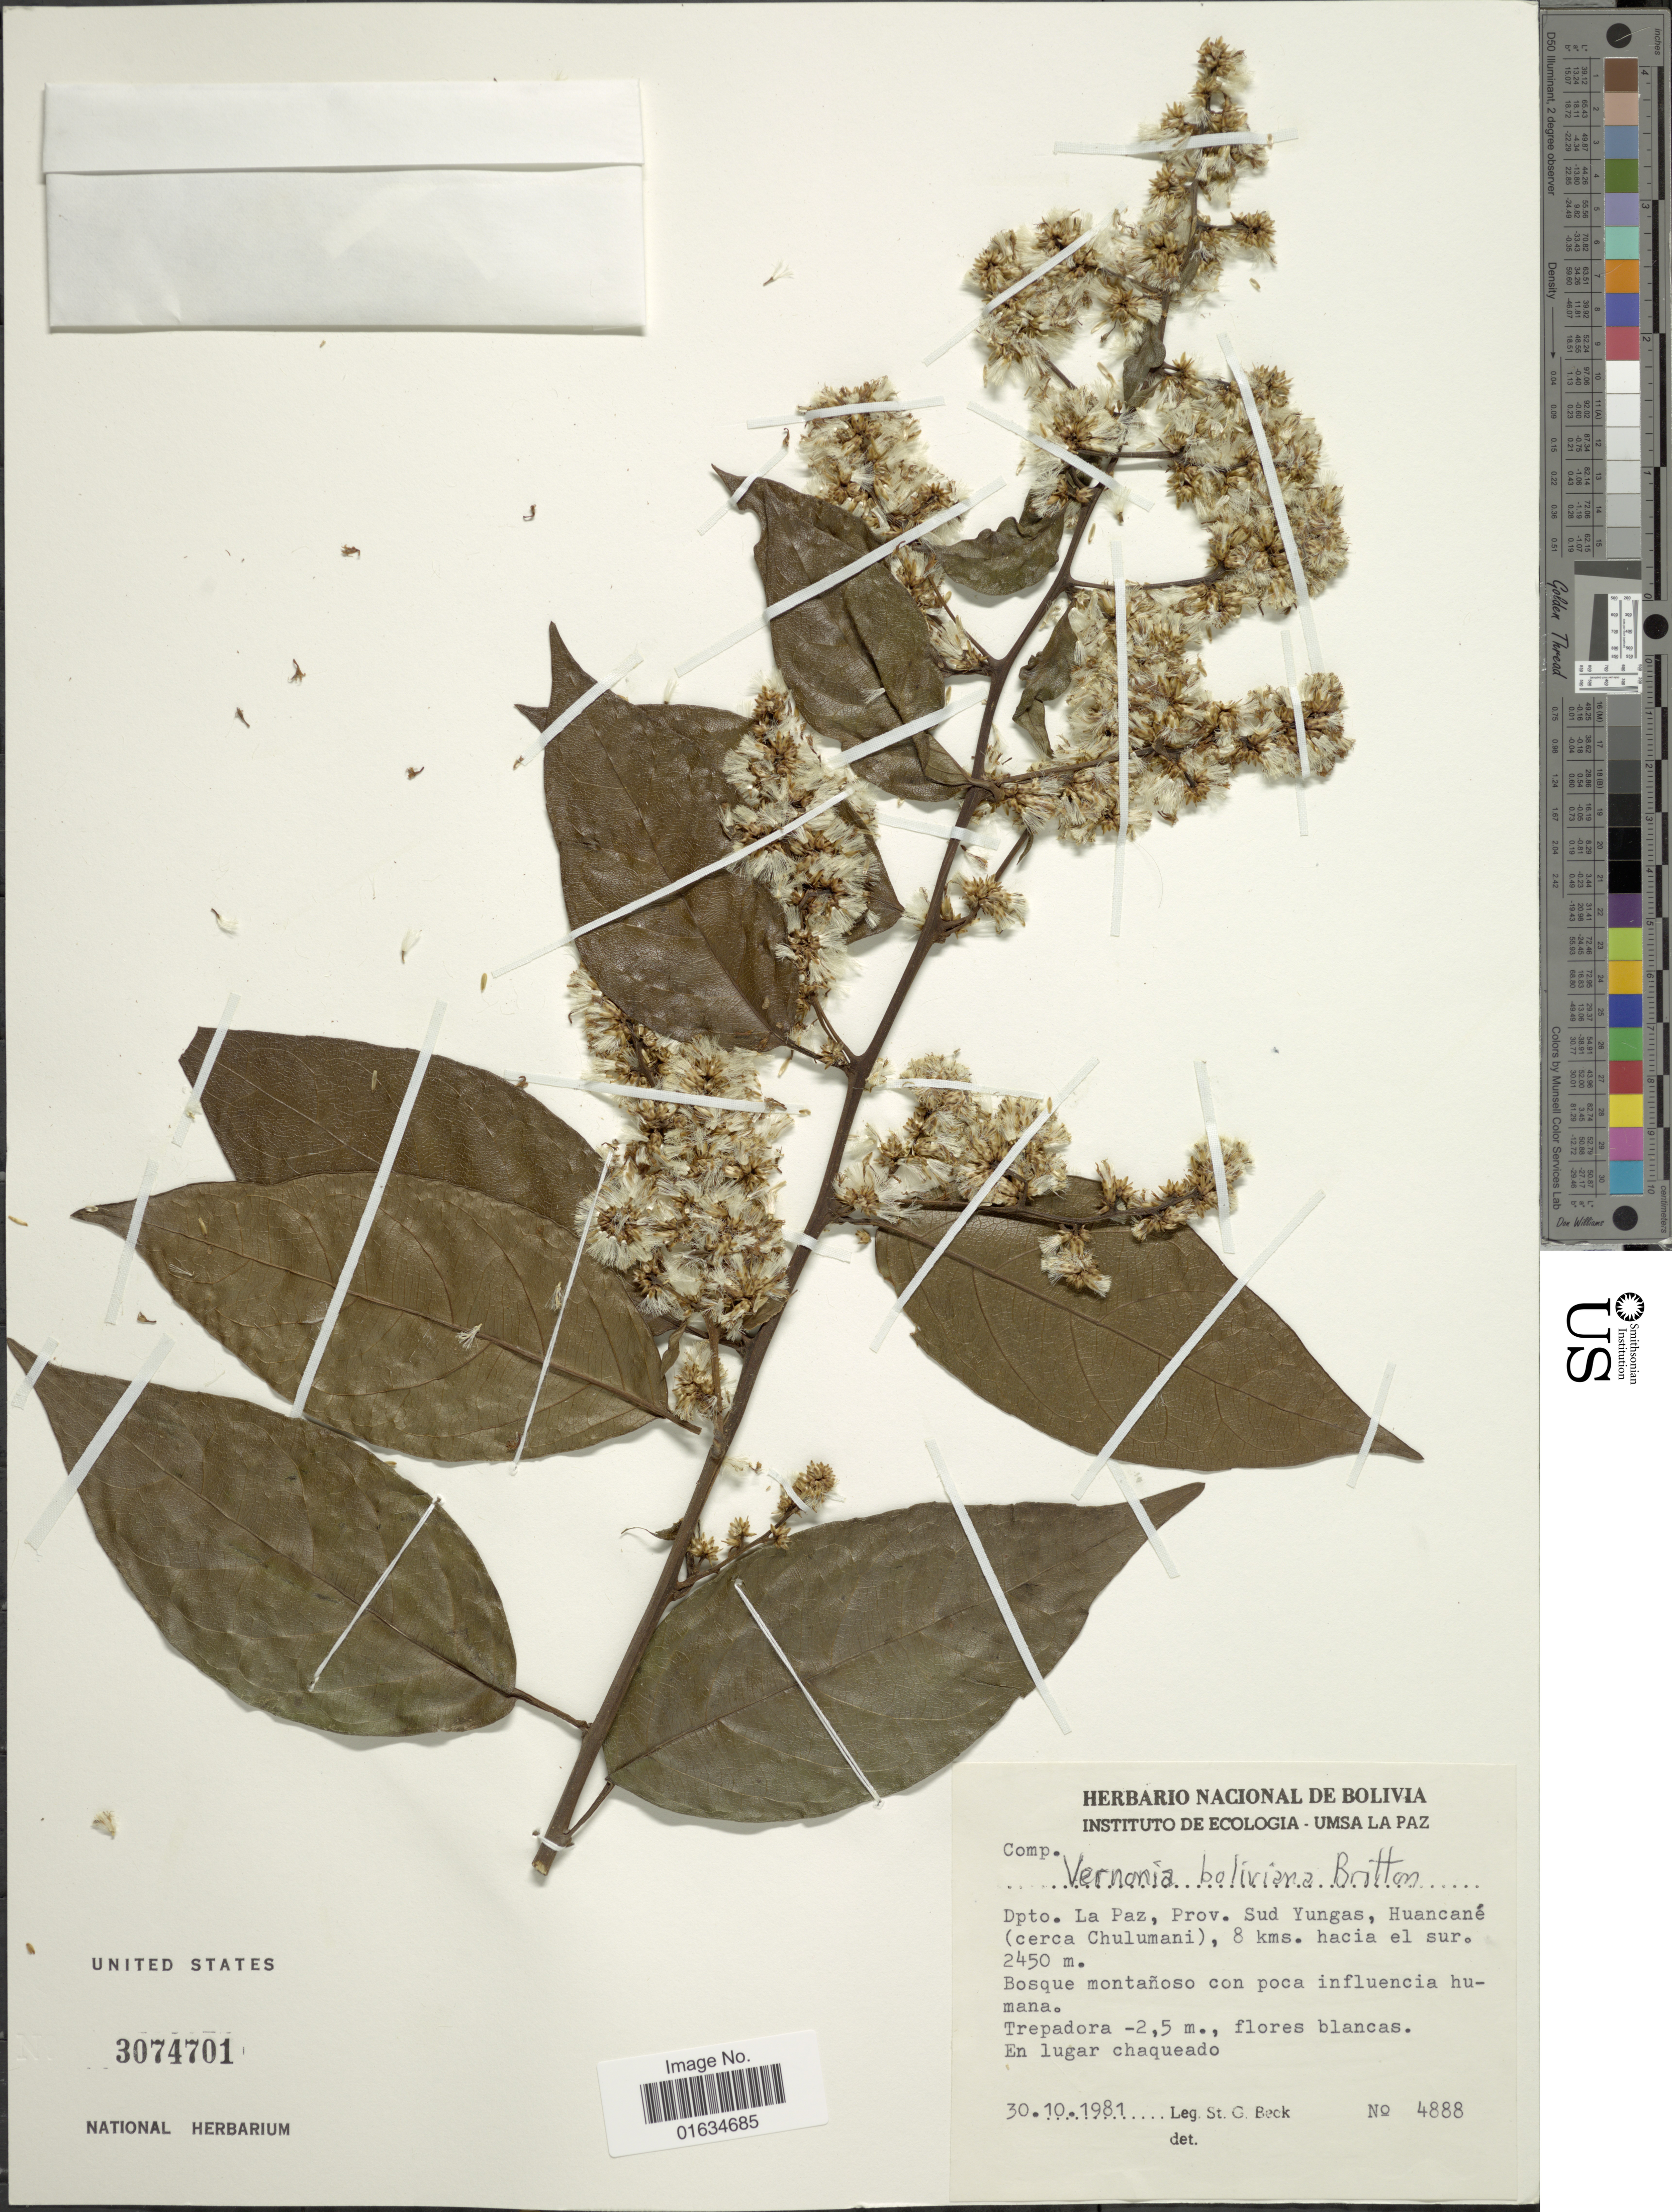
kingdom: Plantae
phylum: Tracheophyta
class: Magnoliopsida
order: Asterales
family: Asteraceae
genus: Critoniopsis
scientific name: Critoniopsis boliviana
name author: (Britton) H. Rob.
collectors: S. G. Beck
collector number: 4888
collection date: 1981-10-30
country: Bolivia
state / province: La Paz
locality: Prov. Sud Yungas, Huancané (cerca Chulumani), 8 kms. hacia el sur.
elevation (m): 2450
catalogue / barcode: US 3074701